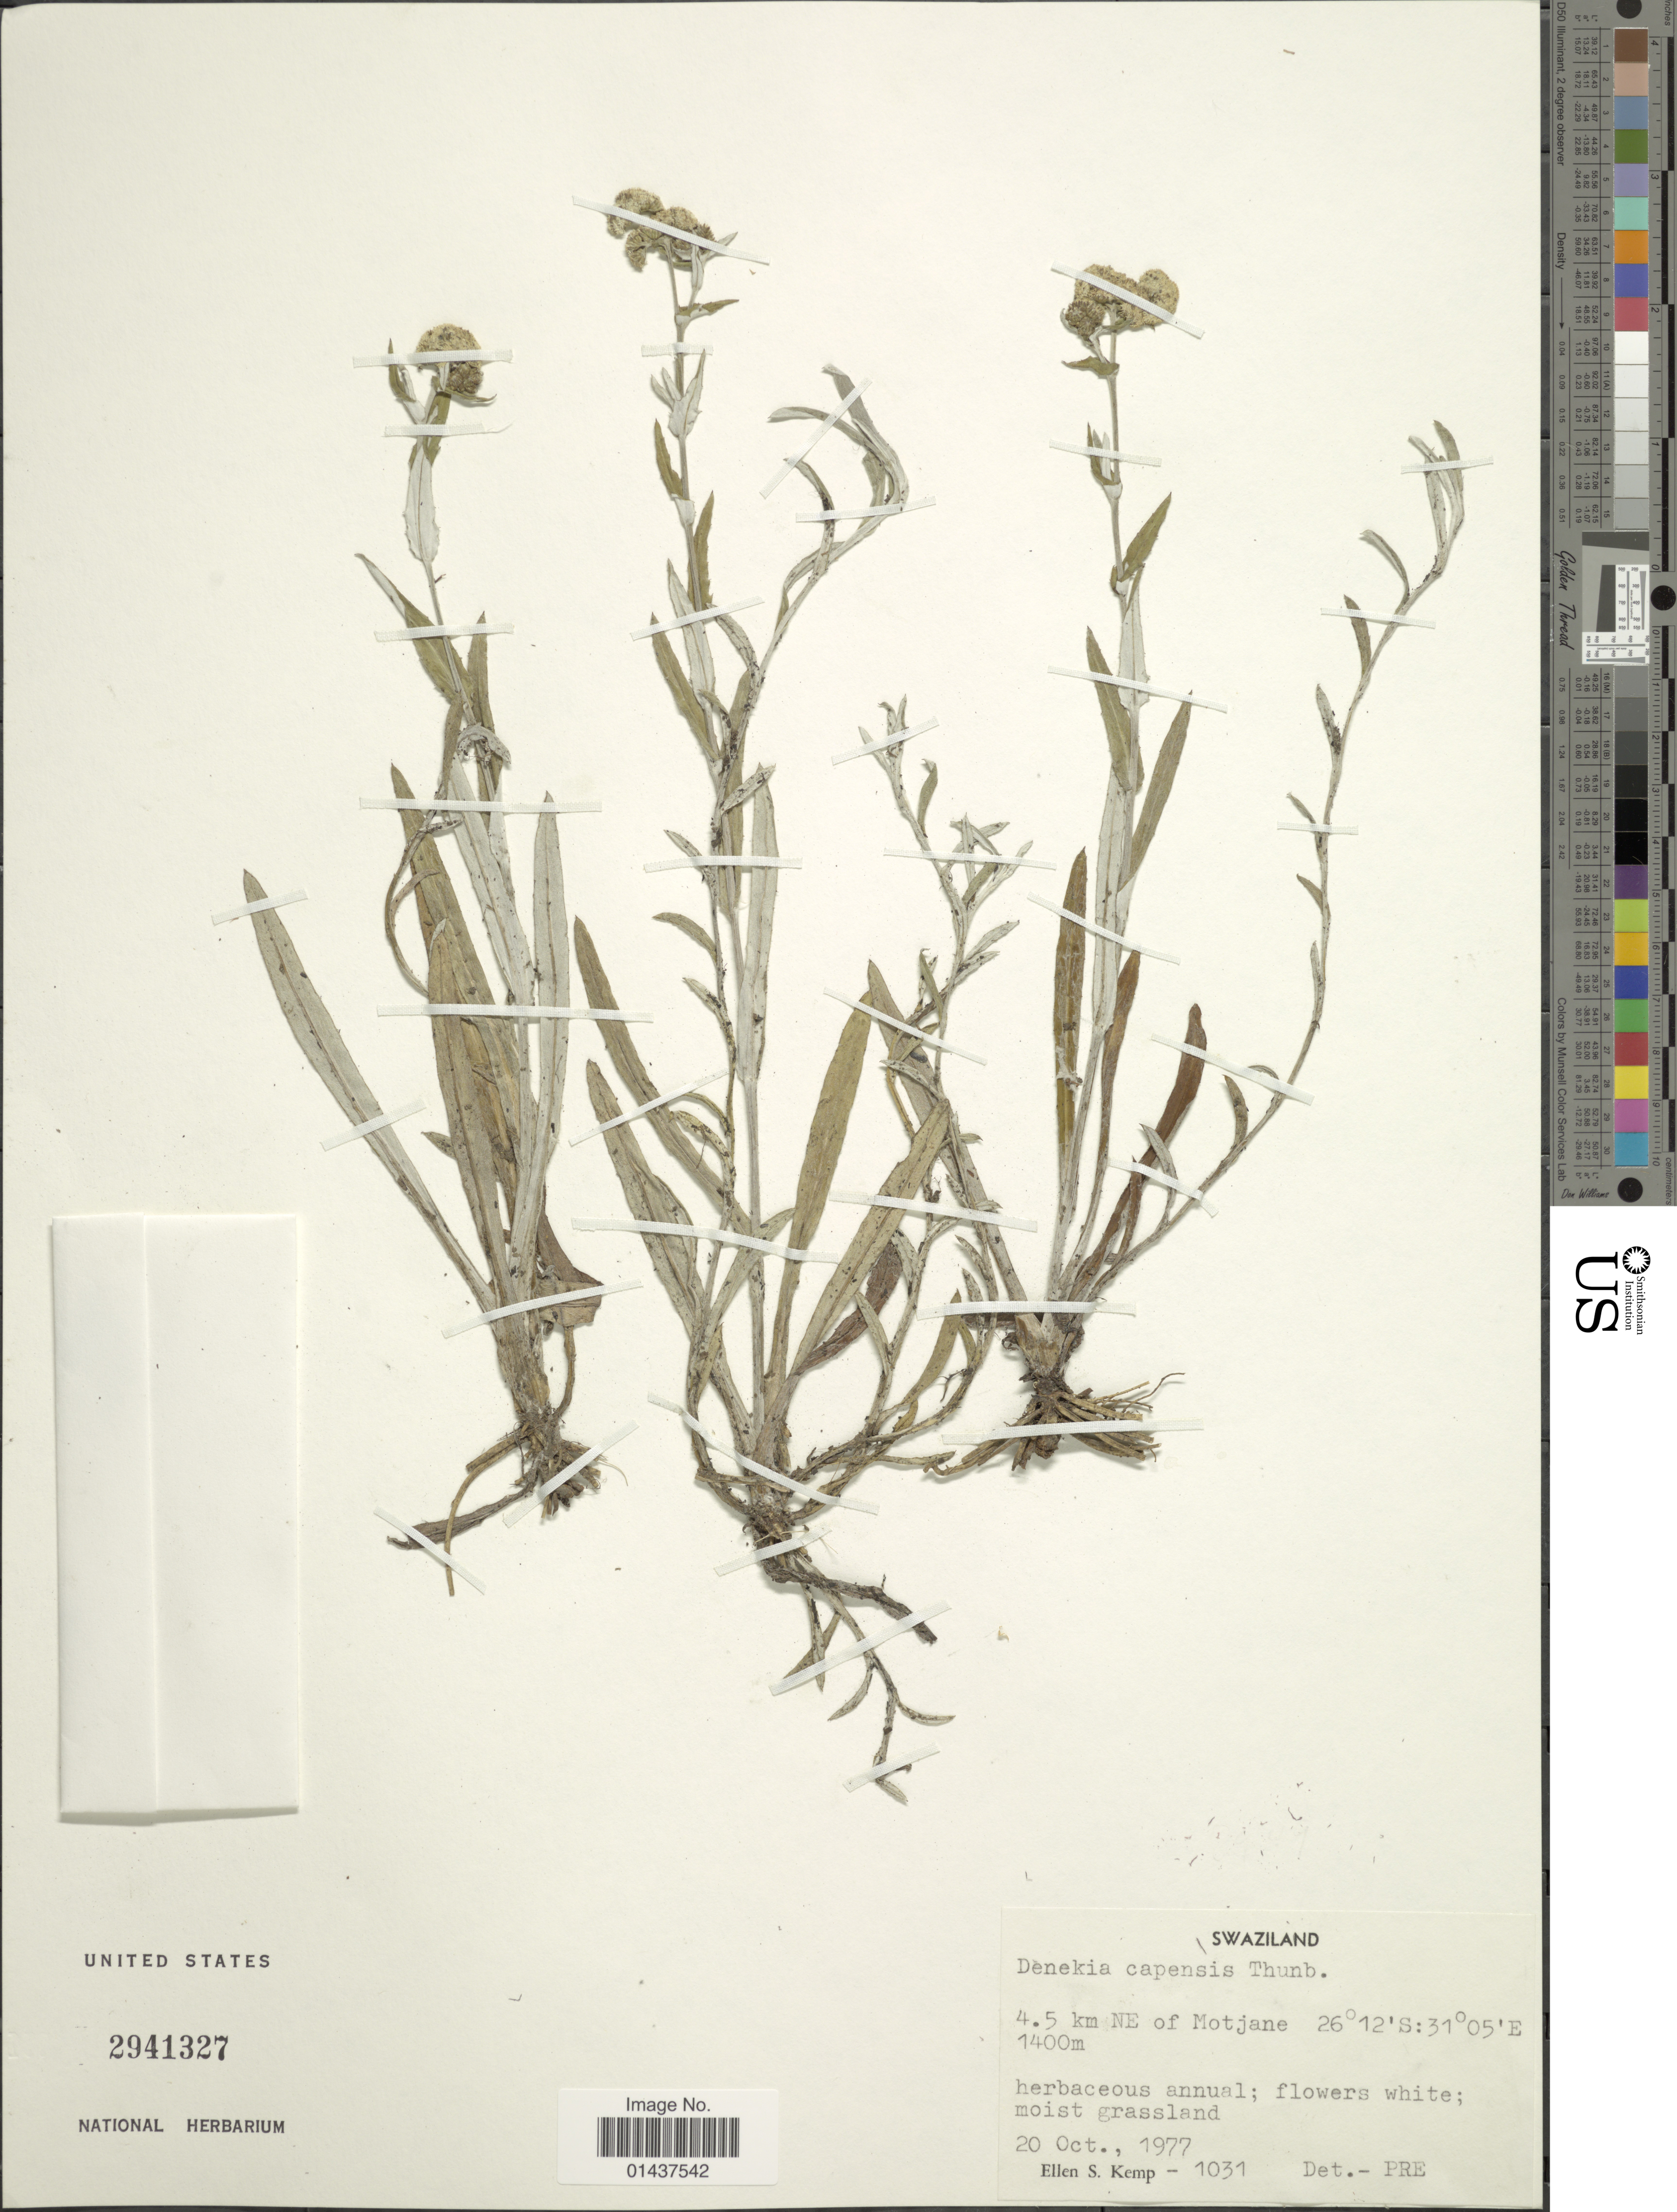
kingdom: Plantae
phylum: Tracheophyta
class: Magnoliopsida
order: Asterales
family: Asteraceae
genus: Denekia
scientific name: Denekia capensis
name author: Thunb.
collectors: E. S. Kemp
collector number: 1031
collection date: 1977-10-20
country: Eswatini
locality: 4.5 km NE of Motjane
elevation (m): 1400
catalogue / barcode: US 2941327